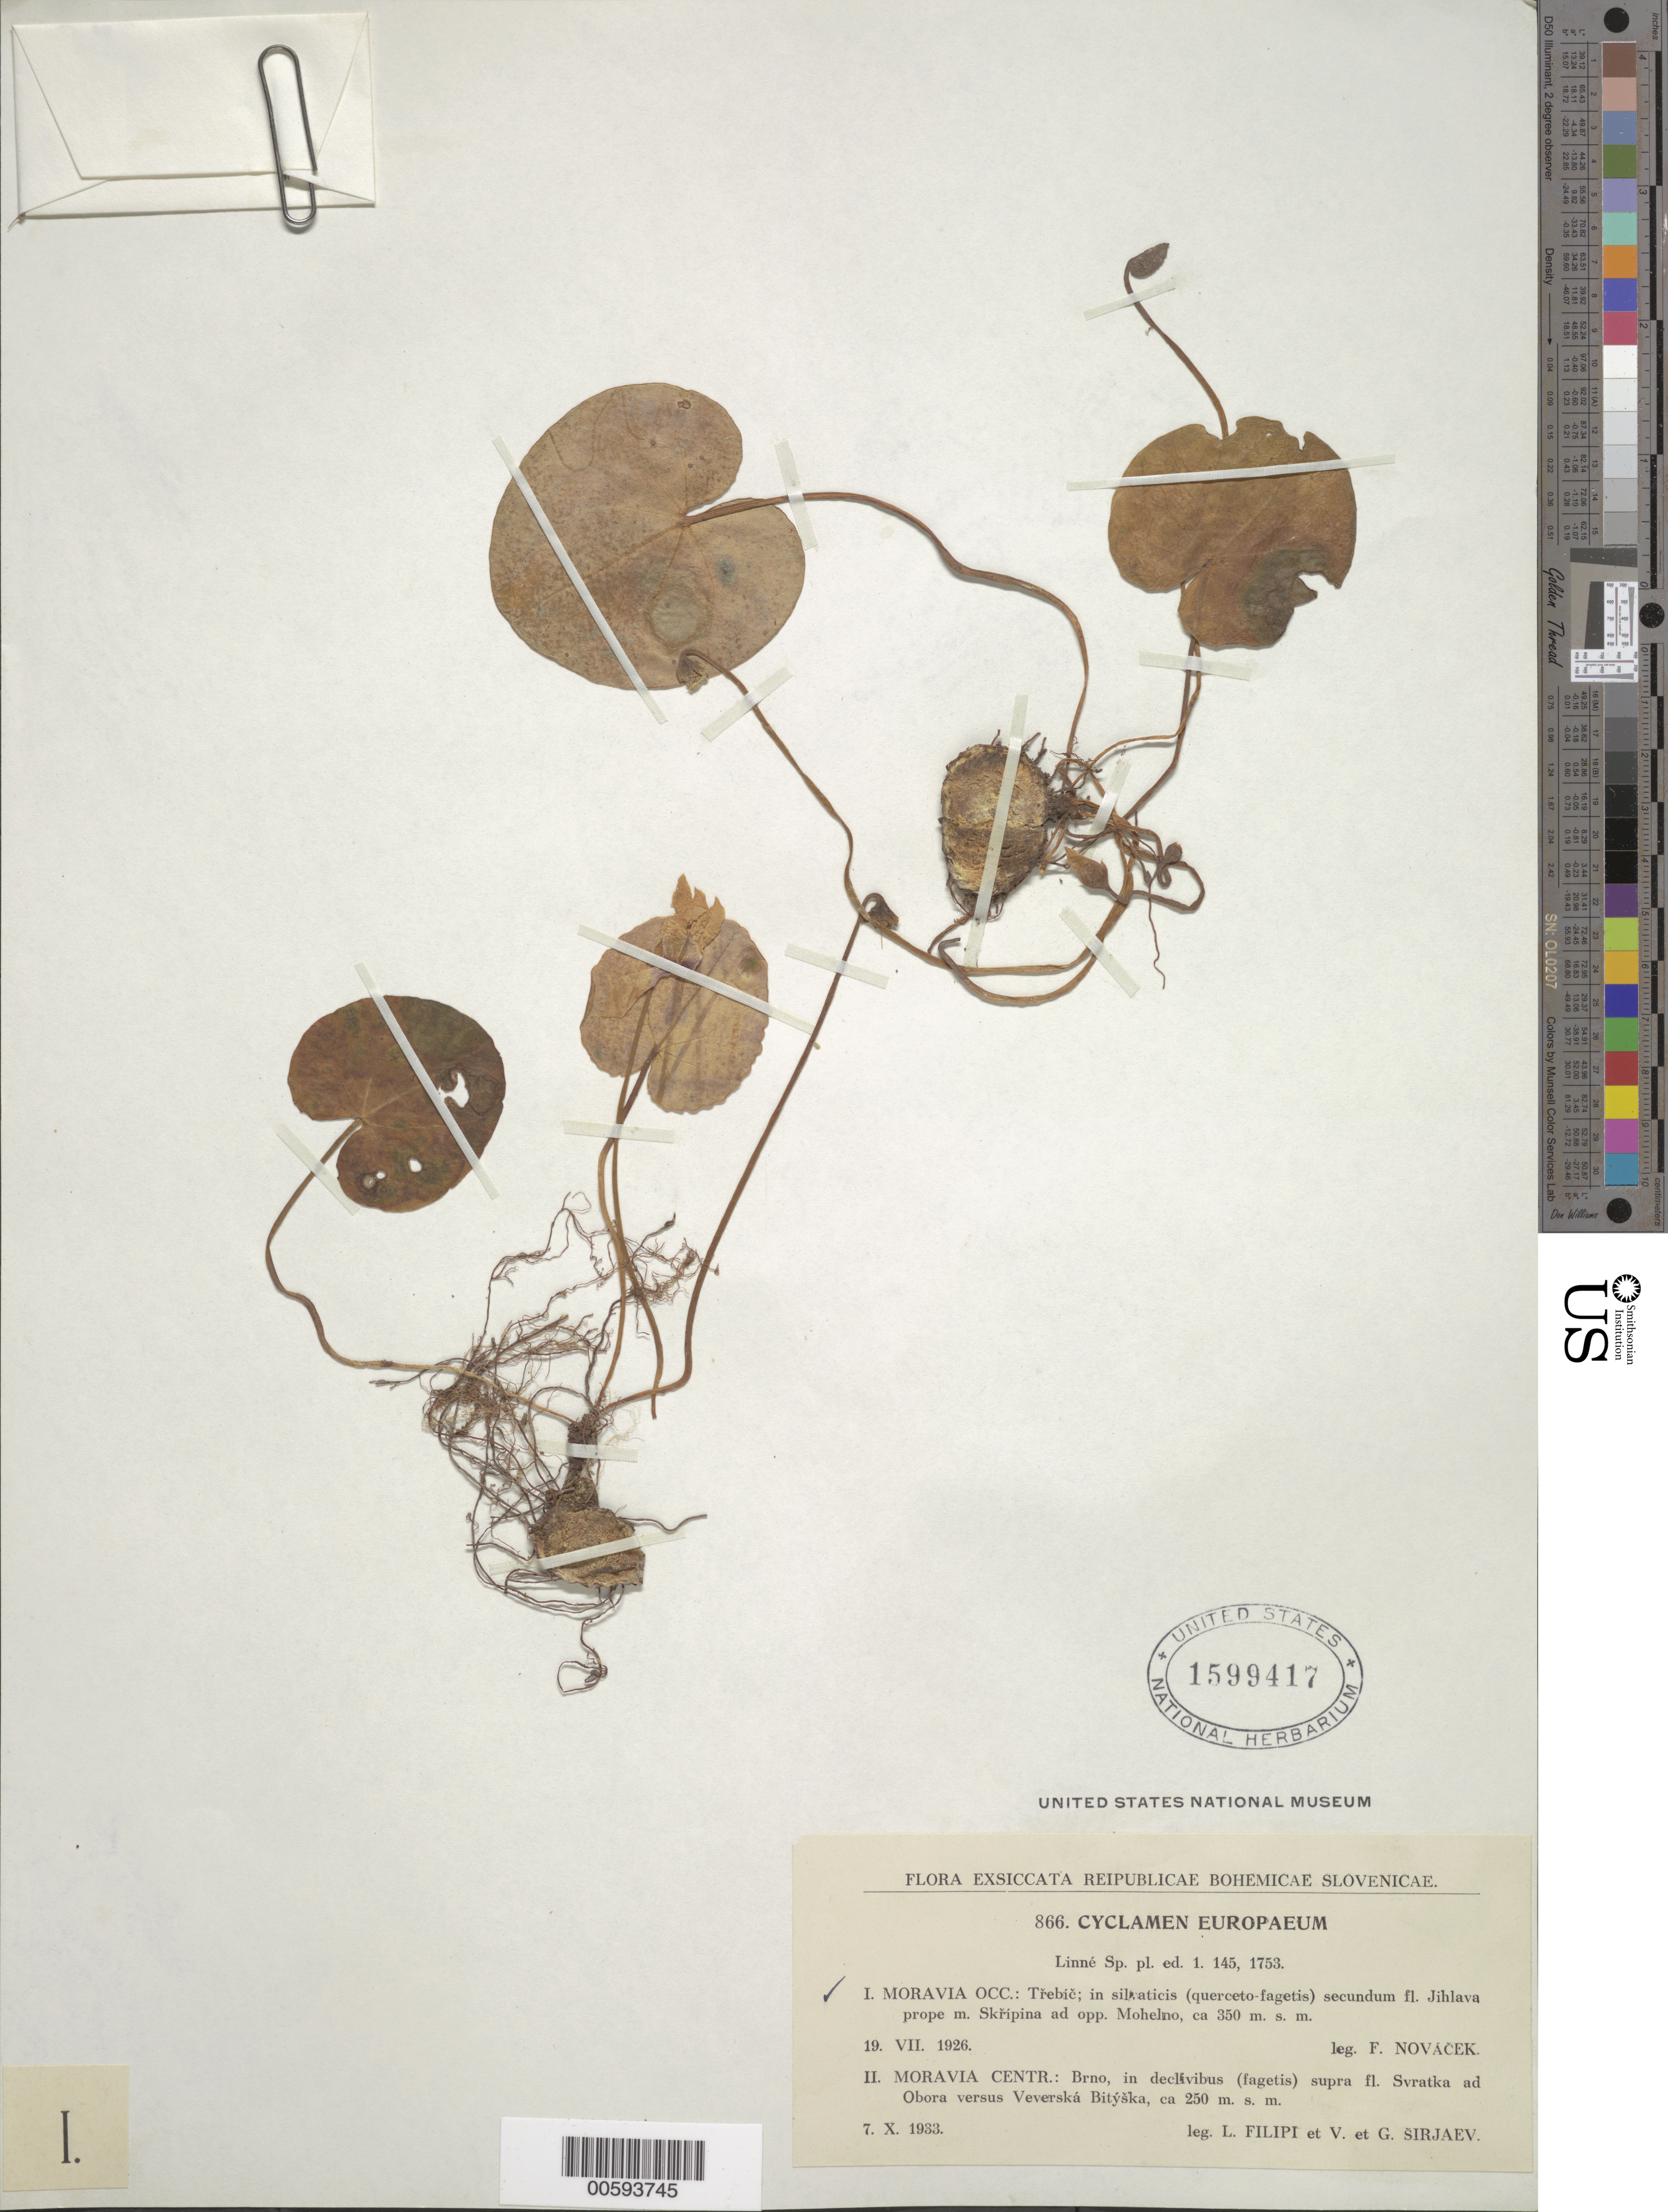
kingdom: Plantae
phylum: Tracheophyta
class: Magnoliopsida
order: Ericales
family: Primulaceae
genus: Cyclamen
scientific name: Cyclamen europaeum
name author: L.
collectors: F. Novacek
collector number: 866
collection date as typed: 19 Jul 1926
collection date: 1926-07-19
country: Czechia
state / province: Vysocina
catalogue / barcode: US 1599417